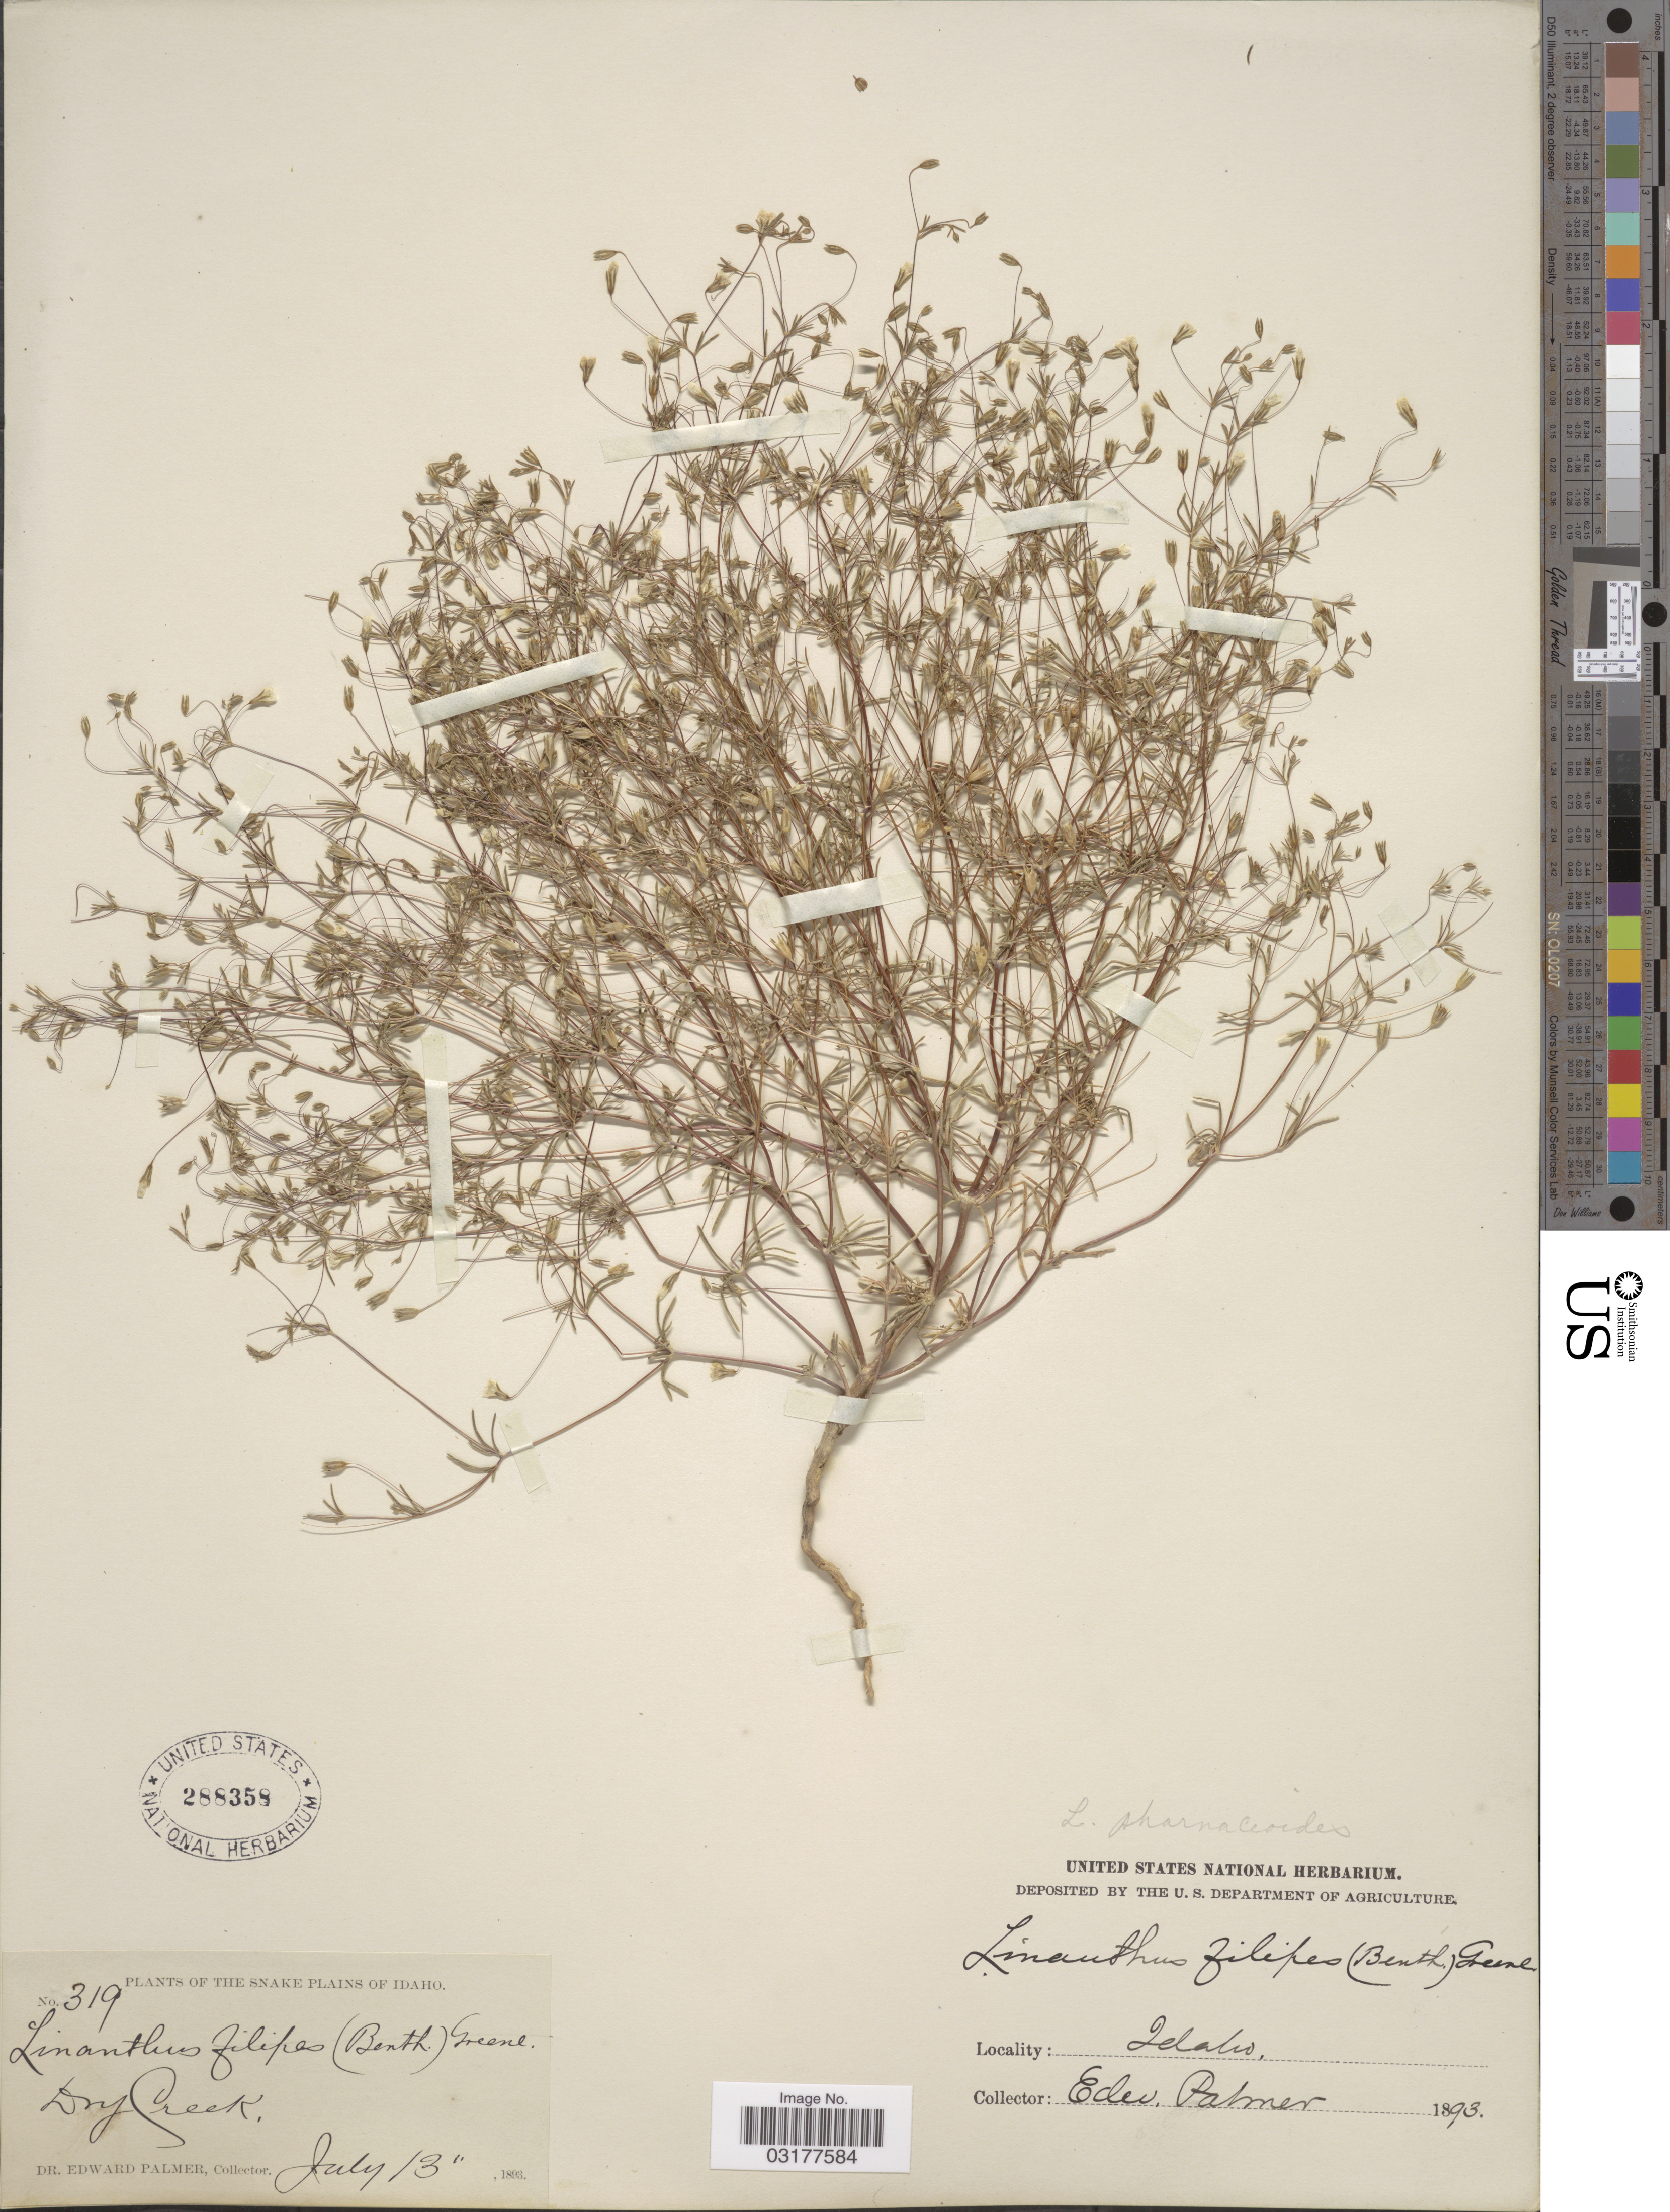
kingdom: Plantae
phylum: Tracheophyta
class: Magnoliopsida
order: Ericales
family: Polemoniaceae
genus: Leptosiphon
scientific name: Leptosiphon filipes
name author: (Benth.) J.M. Porter & L.A. Johnson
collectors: E. Palmer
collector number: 319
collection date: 1893-07-13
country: United States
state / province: Idaho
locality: Snake Plains of Idaho. Dry Creek.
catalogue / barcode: US 288358